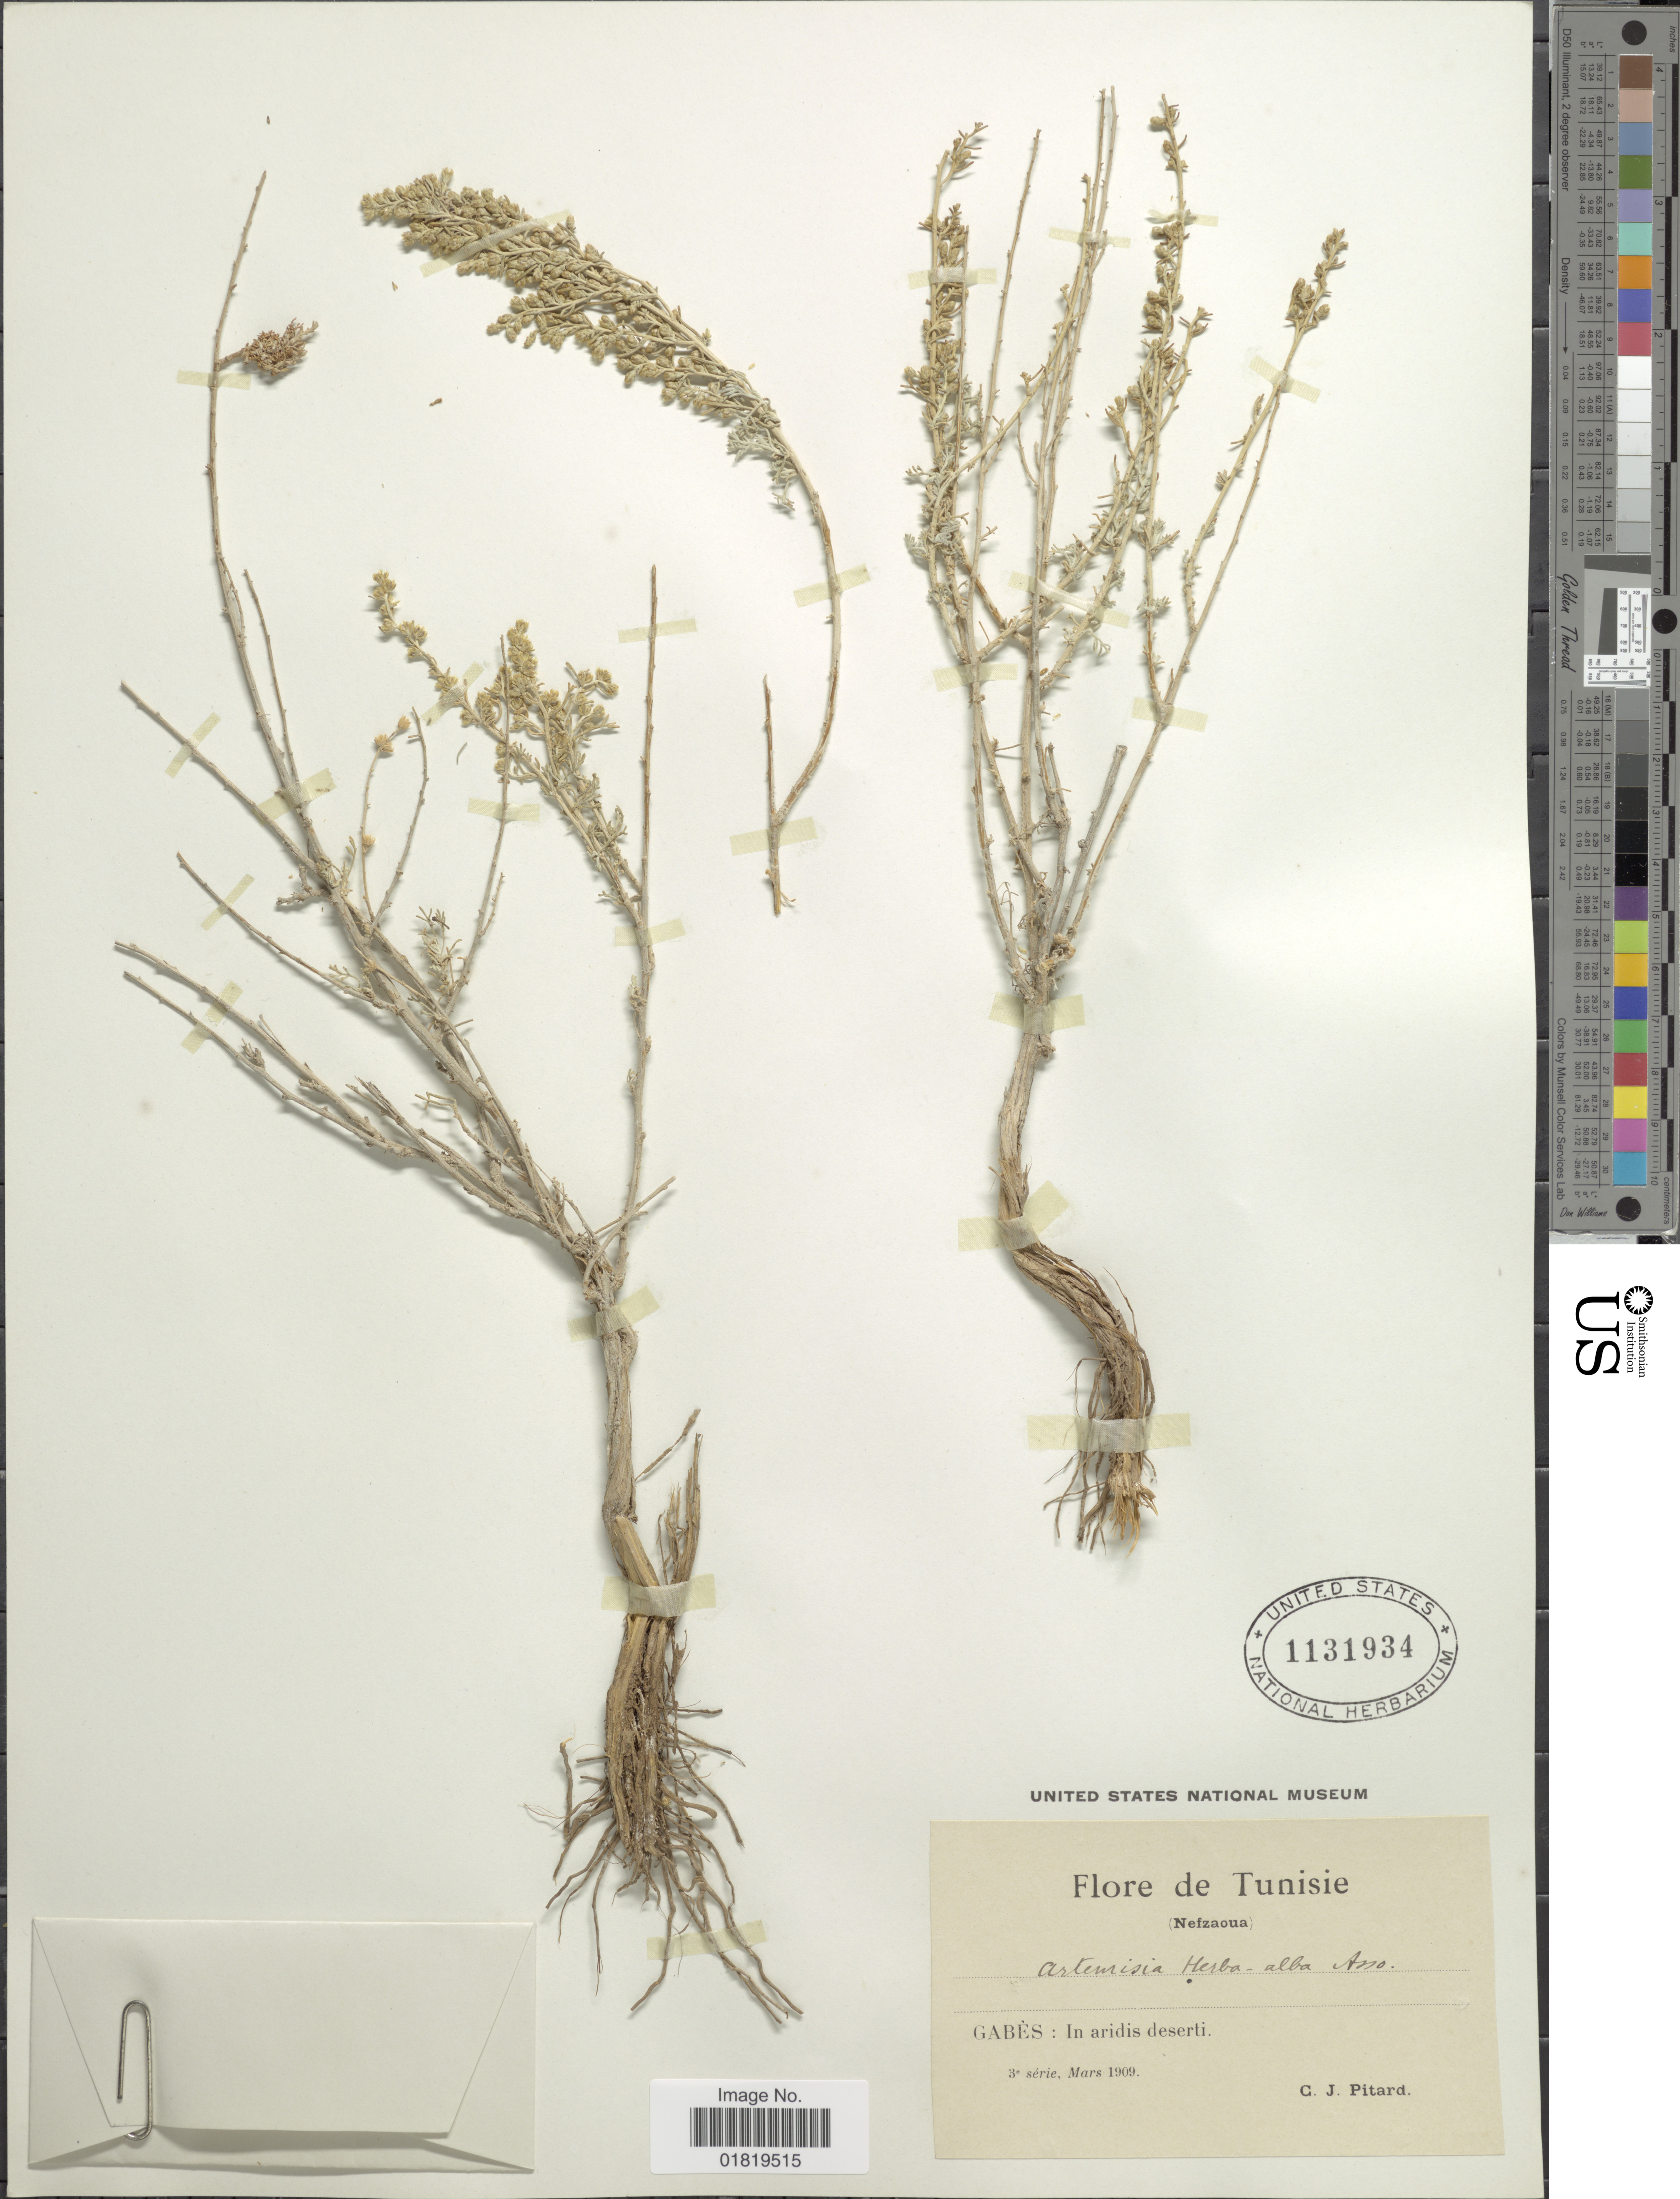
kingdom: Plantae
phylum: Tracheophyta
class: Magnoliopsida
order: Asterales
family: Asteraceae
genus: Artemisia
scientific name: Artemisia herba-alba asso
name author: Asso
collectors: C. Pitard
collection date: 1909-03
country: Tunisia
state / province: Gabès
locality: Gabes: In aridis deserti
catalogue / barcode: US 1131934